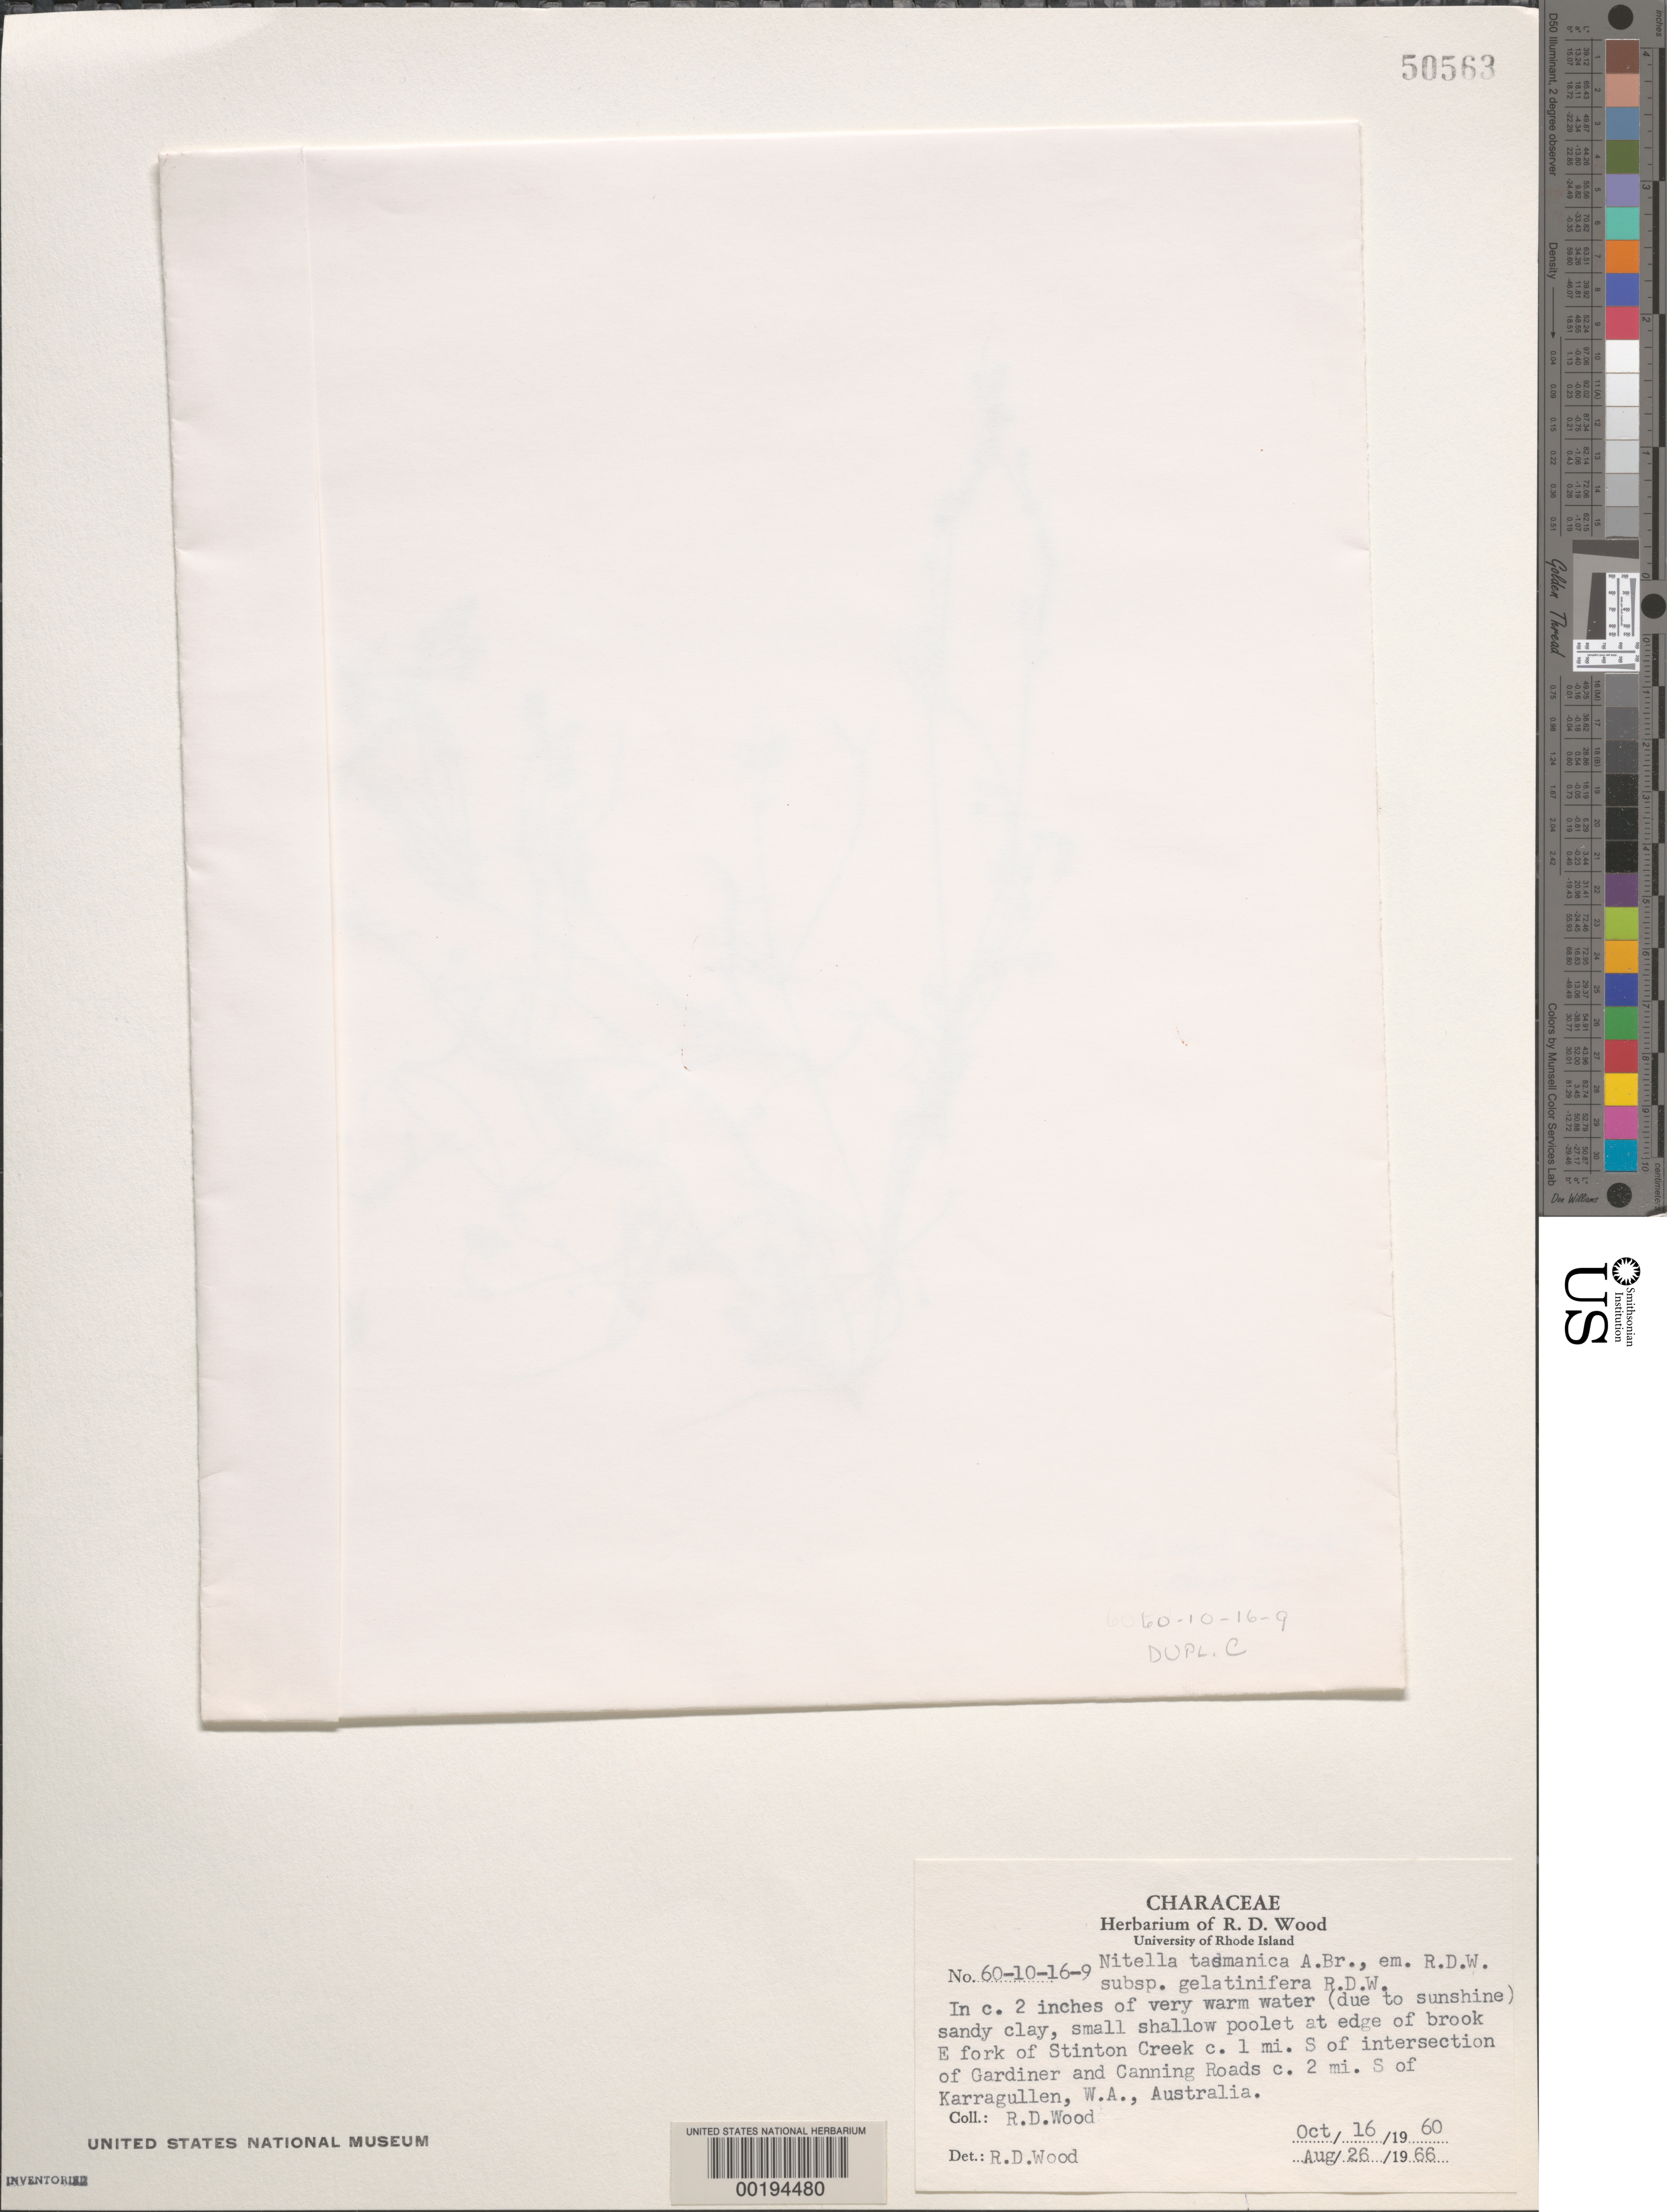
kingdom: Plantae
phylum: Charophyta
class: Charophyceae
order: Charales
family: Characeae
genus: Nitella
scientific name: Nitella tasmanica subsp. gelatinifera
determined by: Wood, R. D.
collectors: R. Wood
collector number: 60-10-16-9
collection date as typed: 16 Oct 1960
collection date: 1960-10-16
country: Australia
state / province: Western Australia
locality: East fork of stinton creek, ca. 3 miles south of karragulle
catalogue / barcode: US 50563